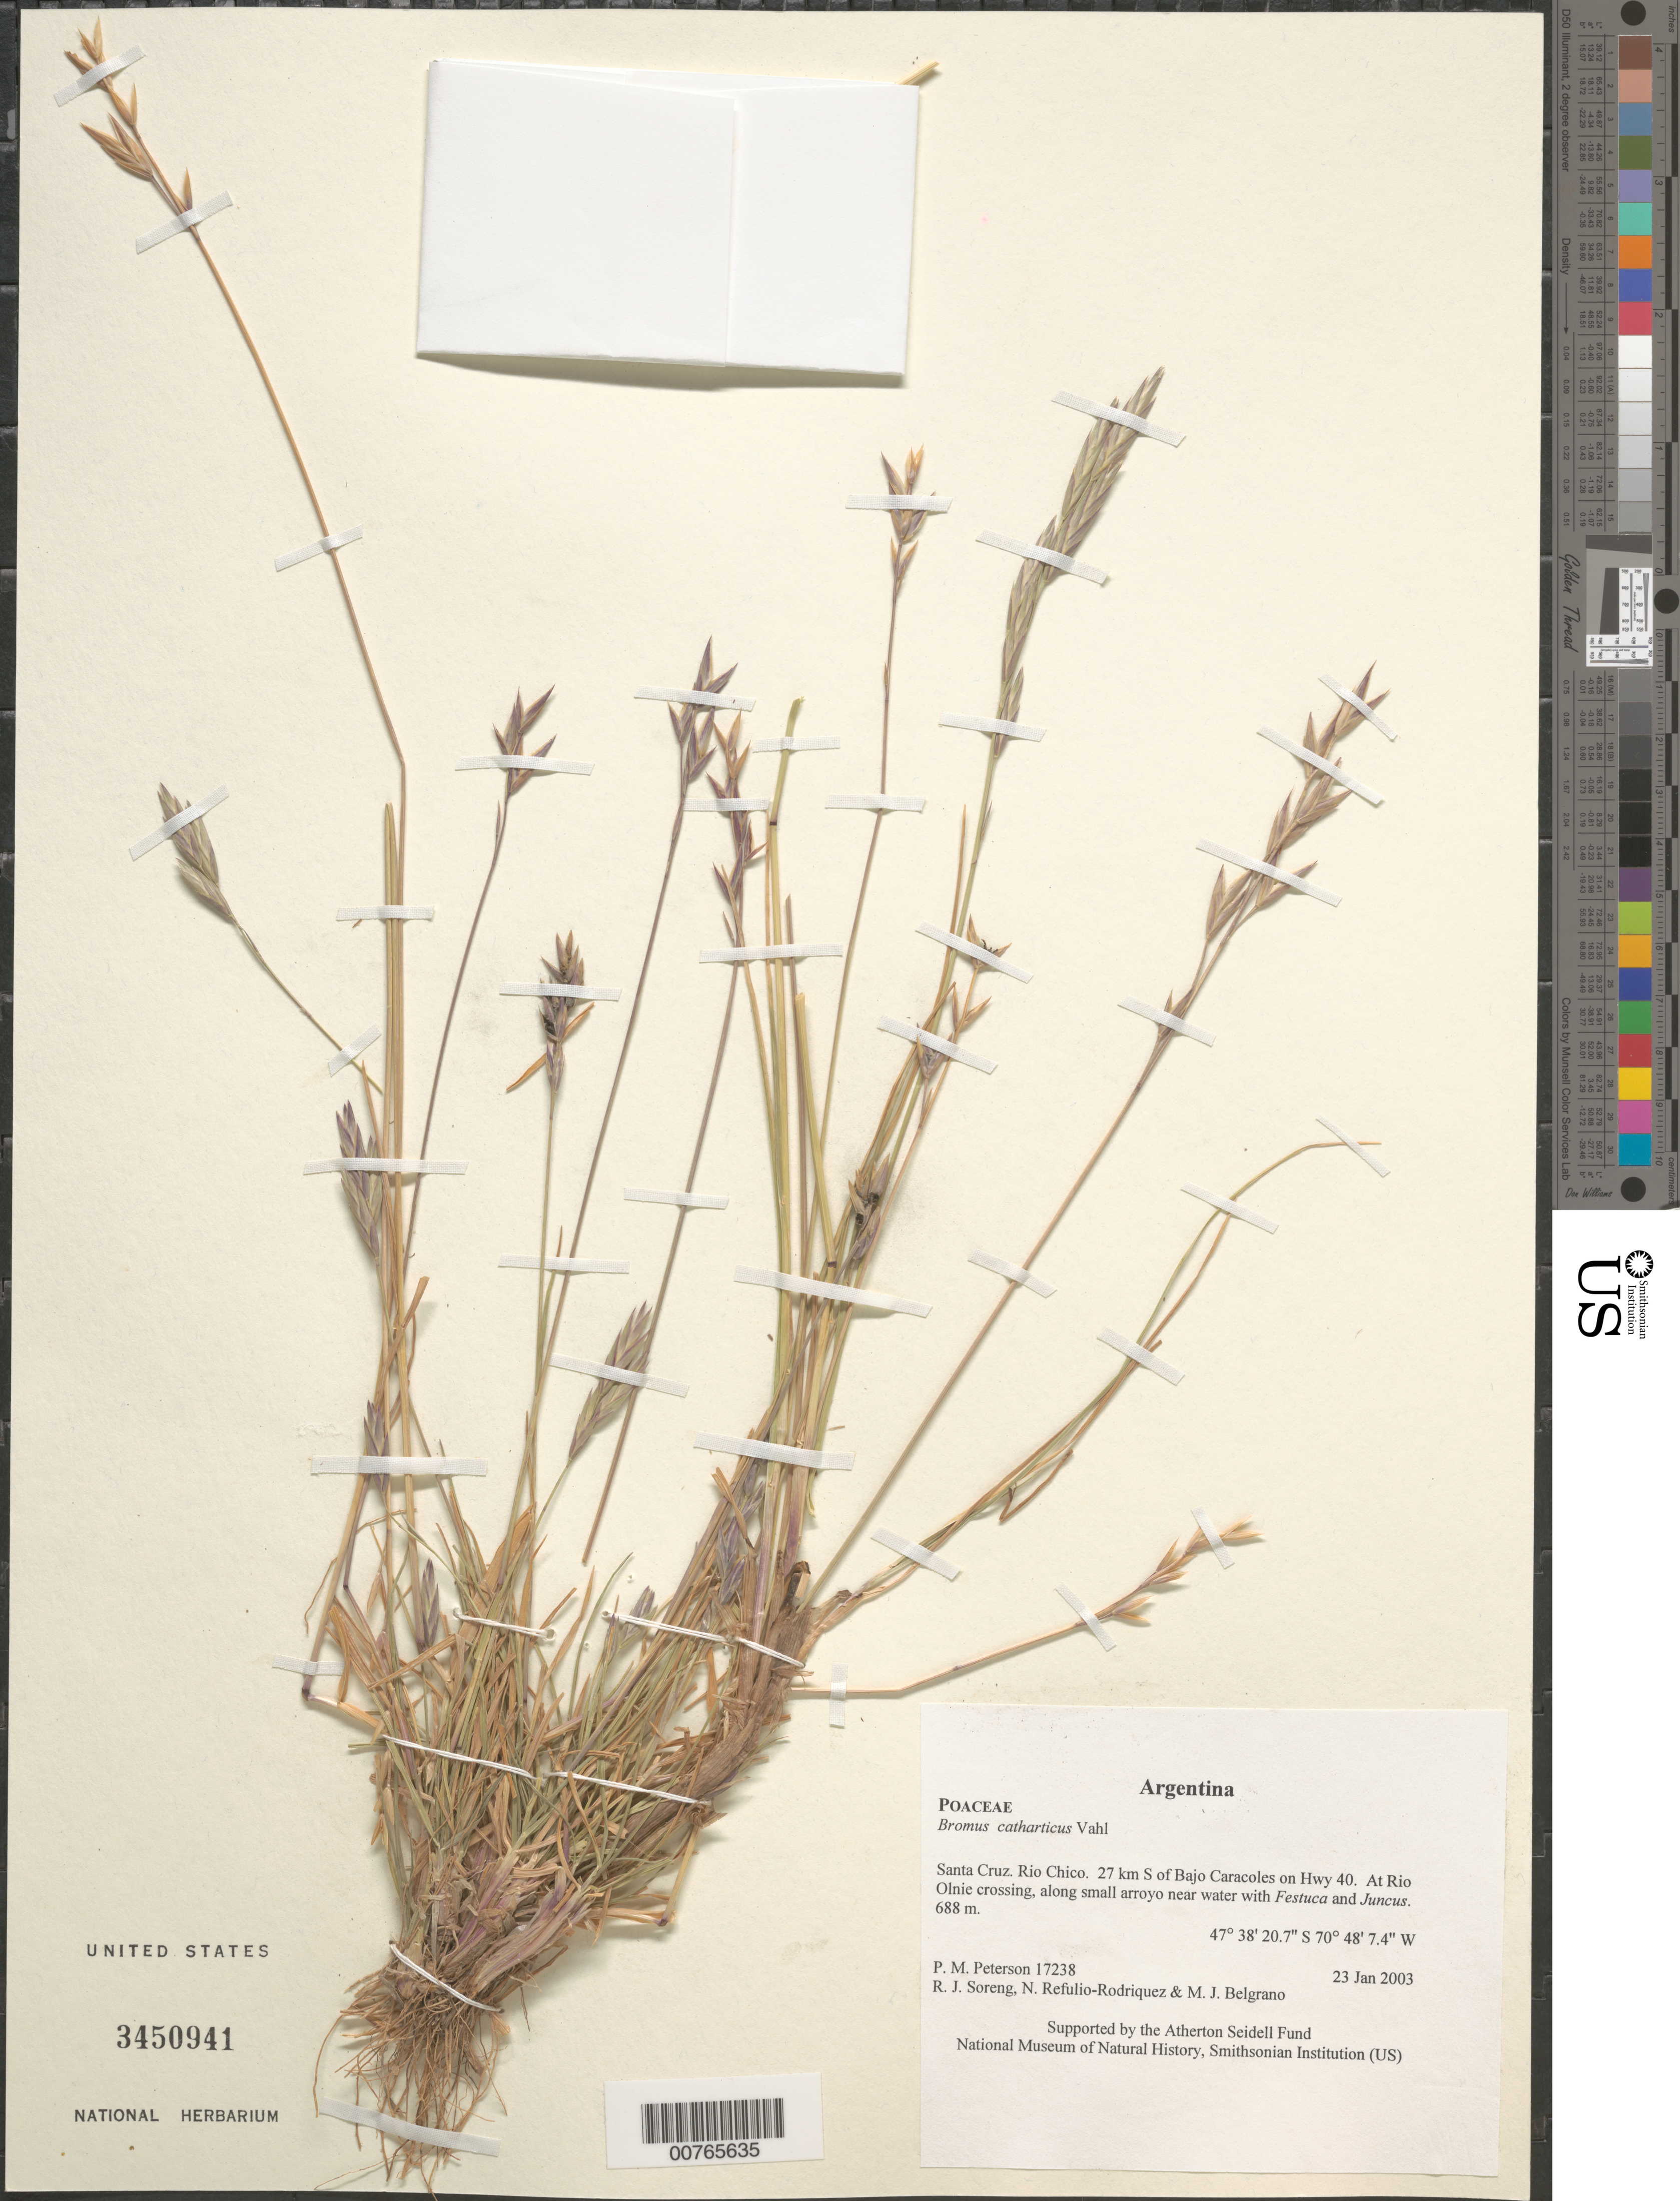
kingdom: Plantae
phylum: Tracheophyta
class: Liliopsida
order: Poales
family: Poaceae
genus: Bromus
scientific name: Bromus catharticus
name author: Vahl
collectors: P. M. Peterson, R. J. Soreng, N. Refulio-Rodríguez & M. Belgrano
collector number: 17238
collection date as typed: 23 Jan 2003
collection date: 2003-01-23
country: Argentina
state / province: Santa Cruz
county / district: Rio Chico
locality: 27 km S of Bajo Caracoles on Hwy 40. At Rio Olnie crossing, along small arroyo near water with Festuca and Juncus.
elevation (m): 688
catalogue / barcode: US 3450941